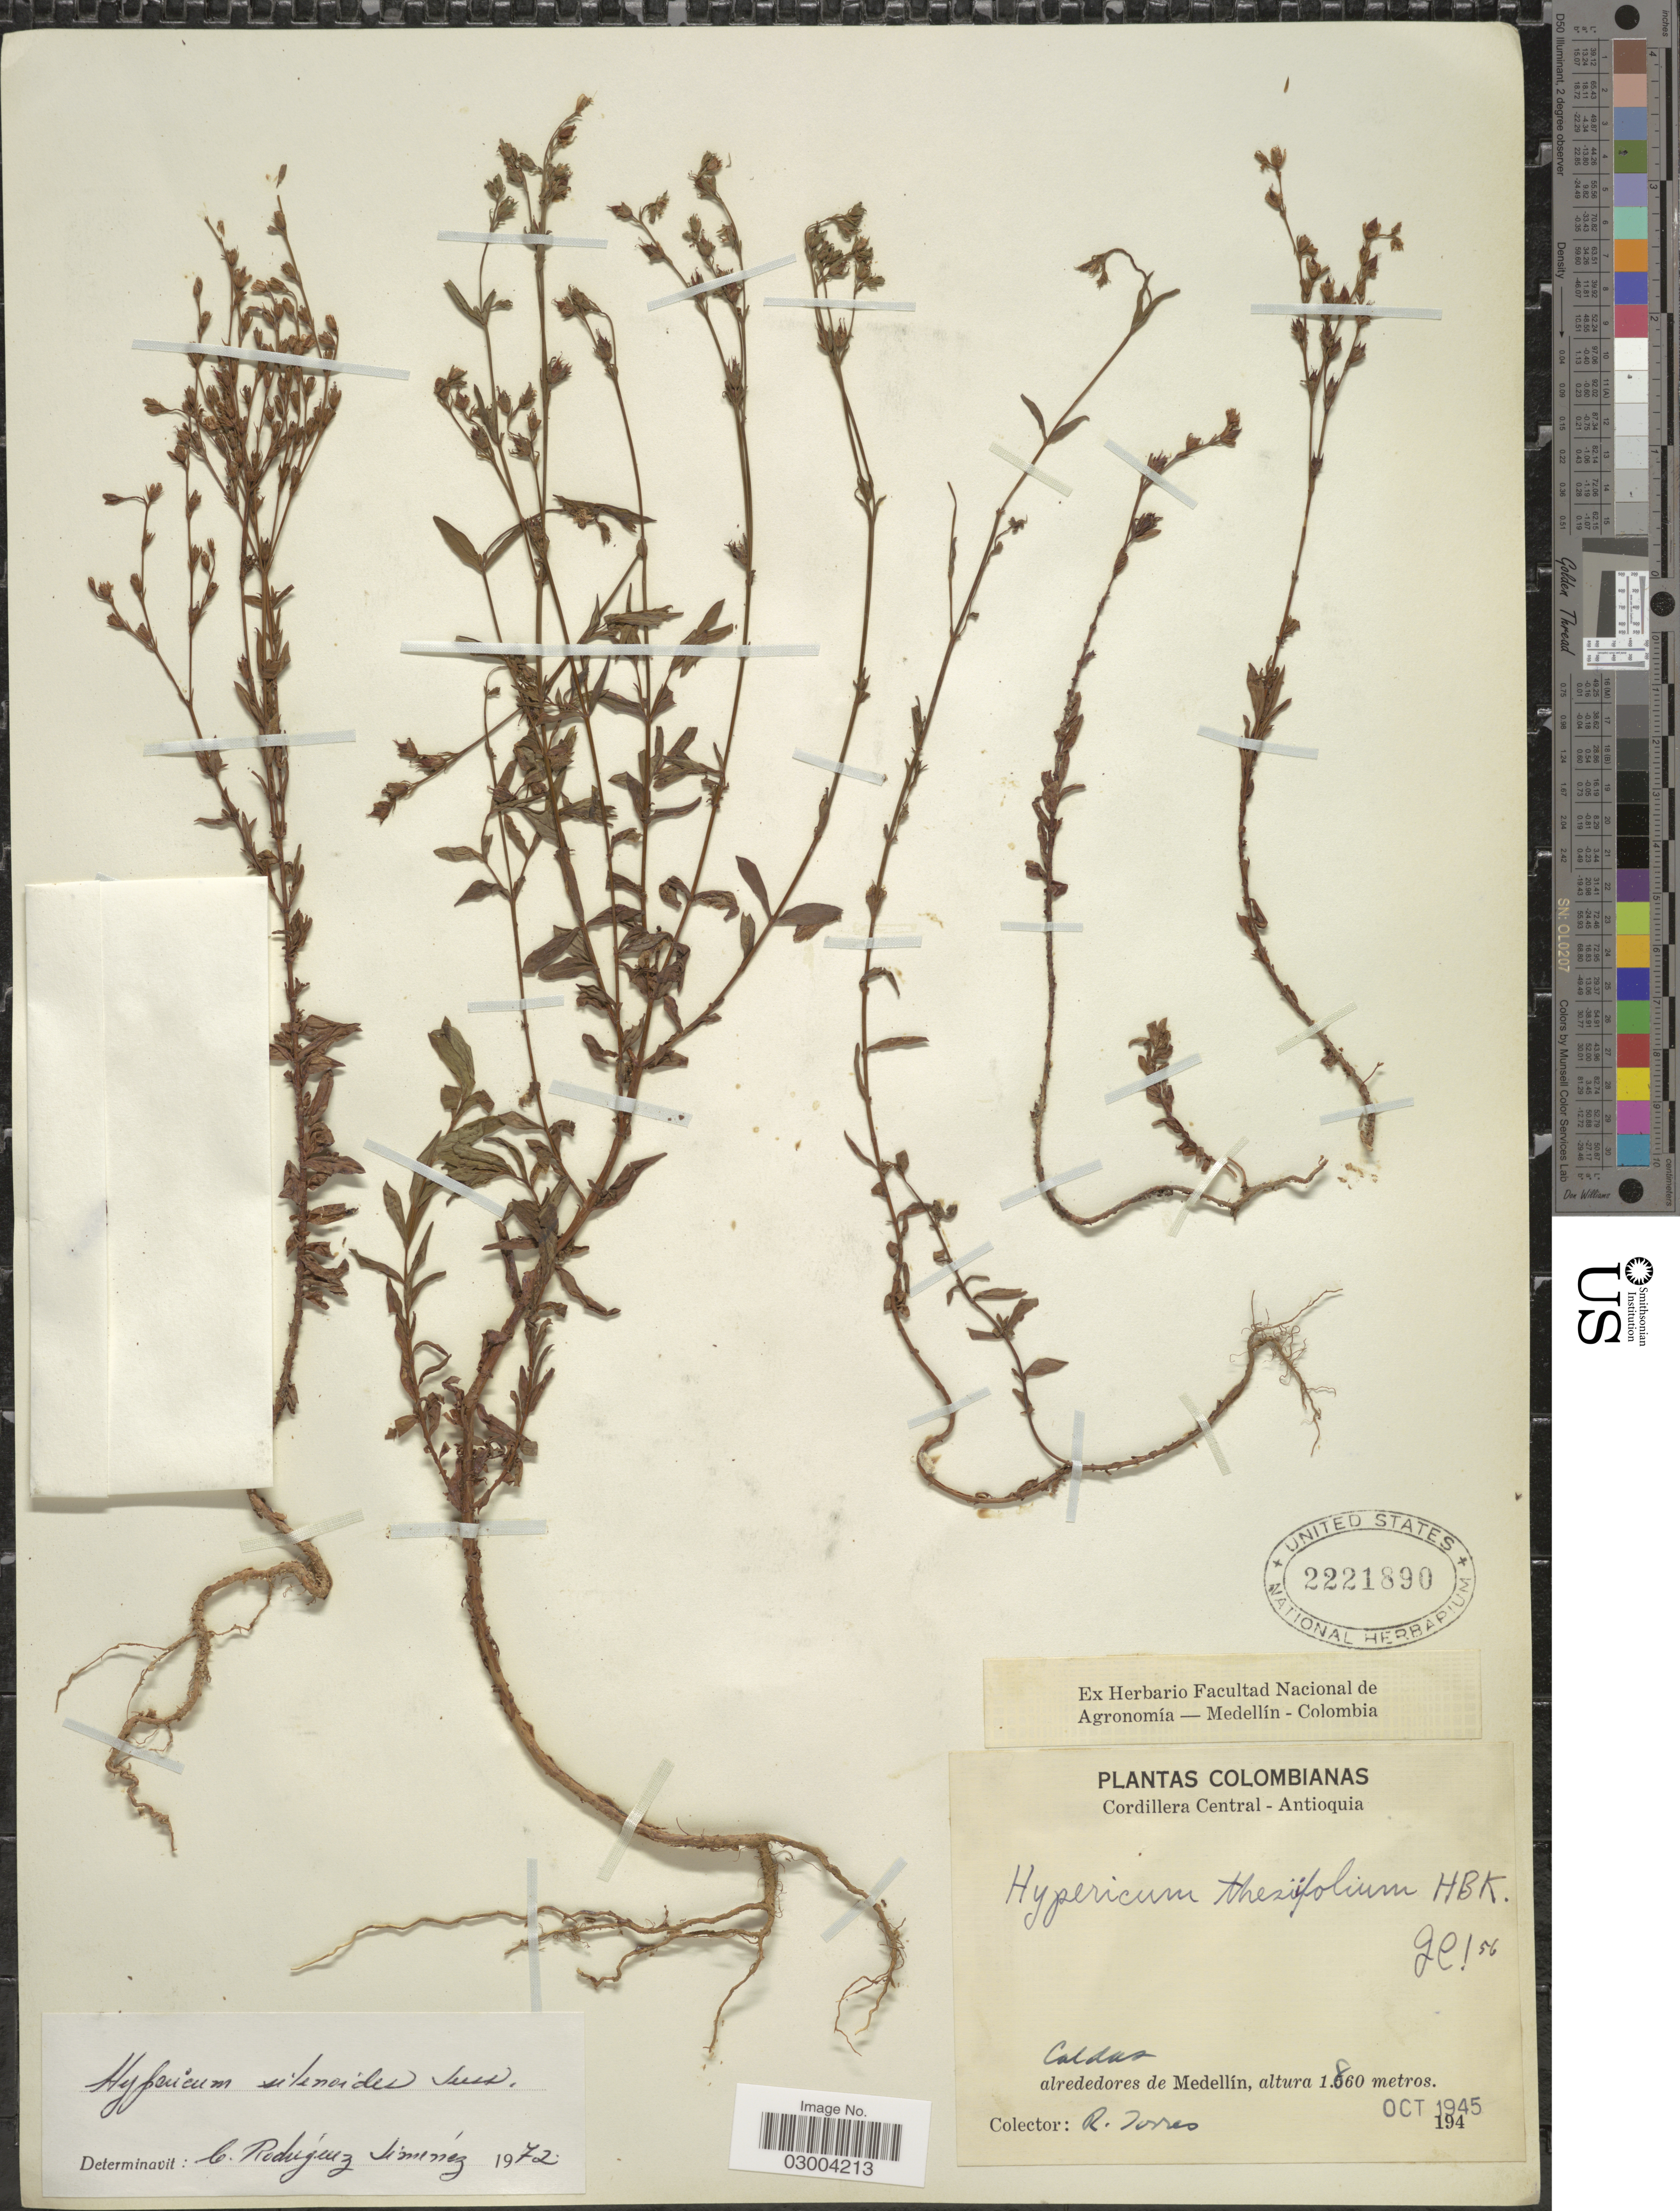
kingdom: Plantae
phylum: Tracheophyta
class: Magnoliopsida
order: Malpighiales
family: Hypericaceae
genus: Hypericum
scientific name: Hypericum silenoides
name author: Juss.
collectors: R. Torres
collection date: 1945-10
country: Colombia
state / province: Antioquia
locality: Cordillera Central, Caldas, alrededores de Medellín.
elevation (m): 1860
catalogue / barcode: US 2221890